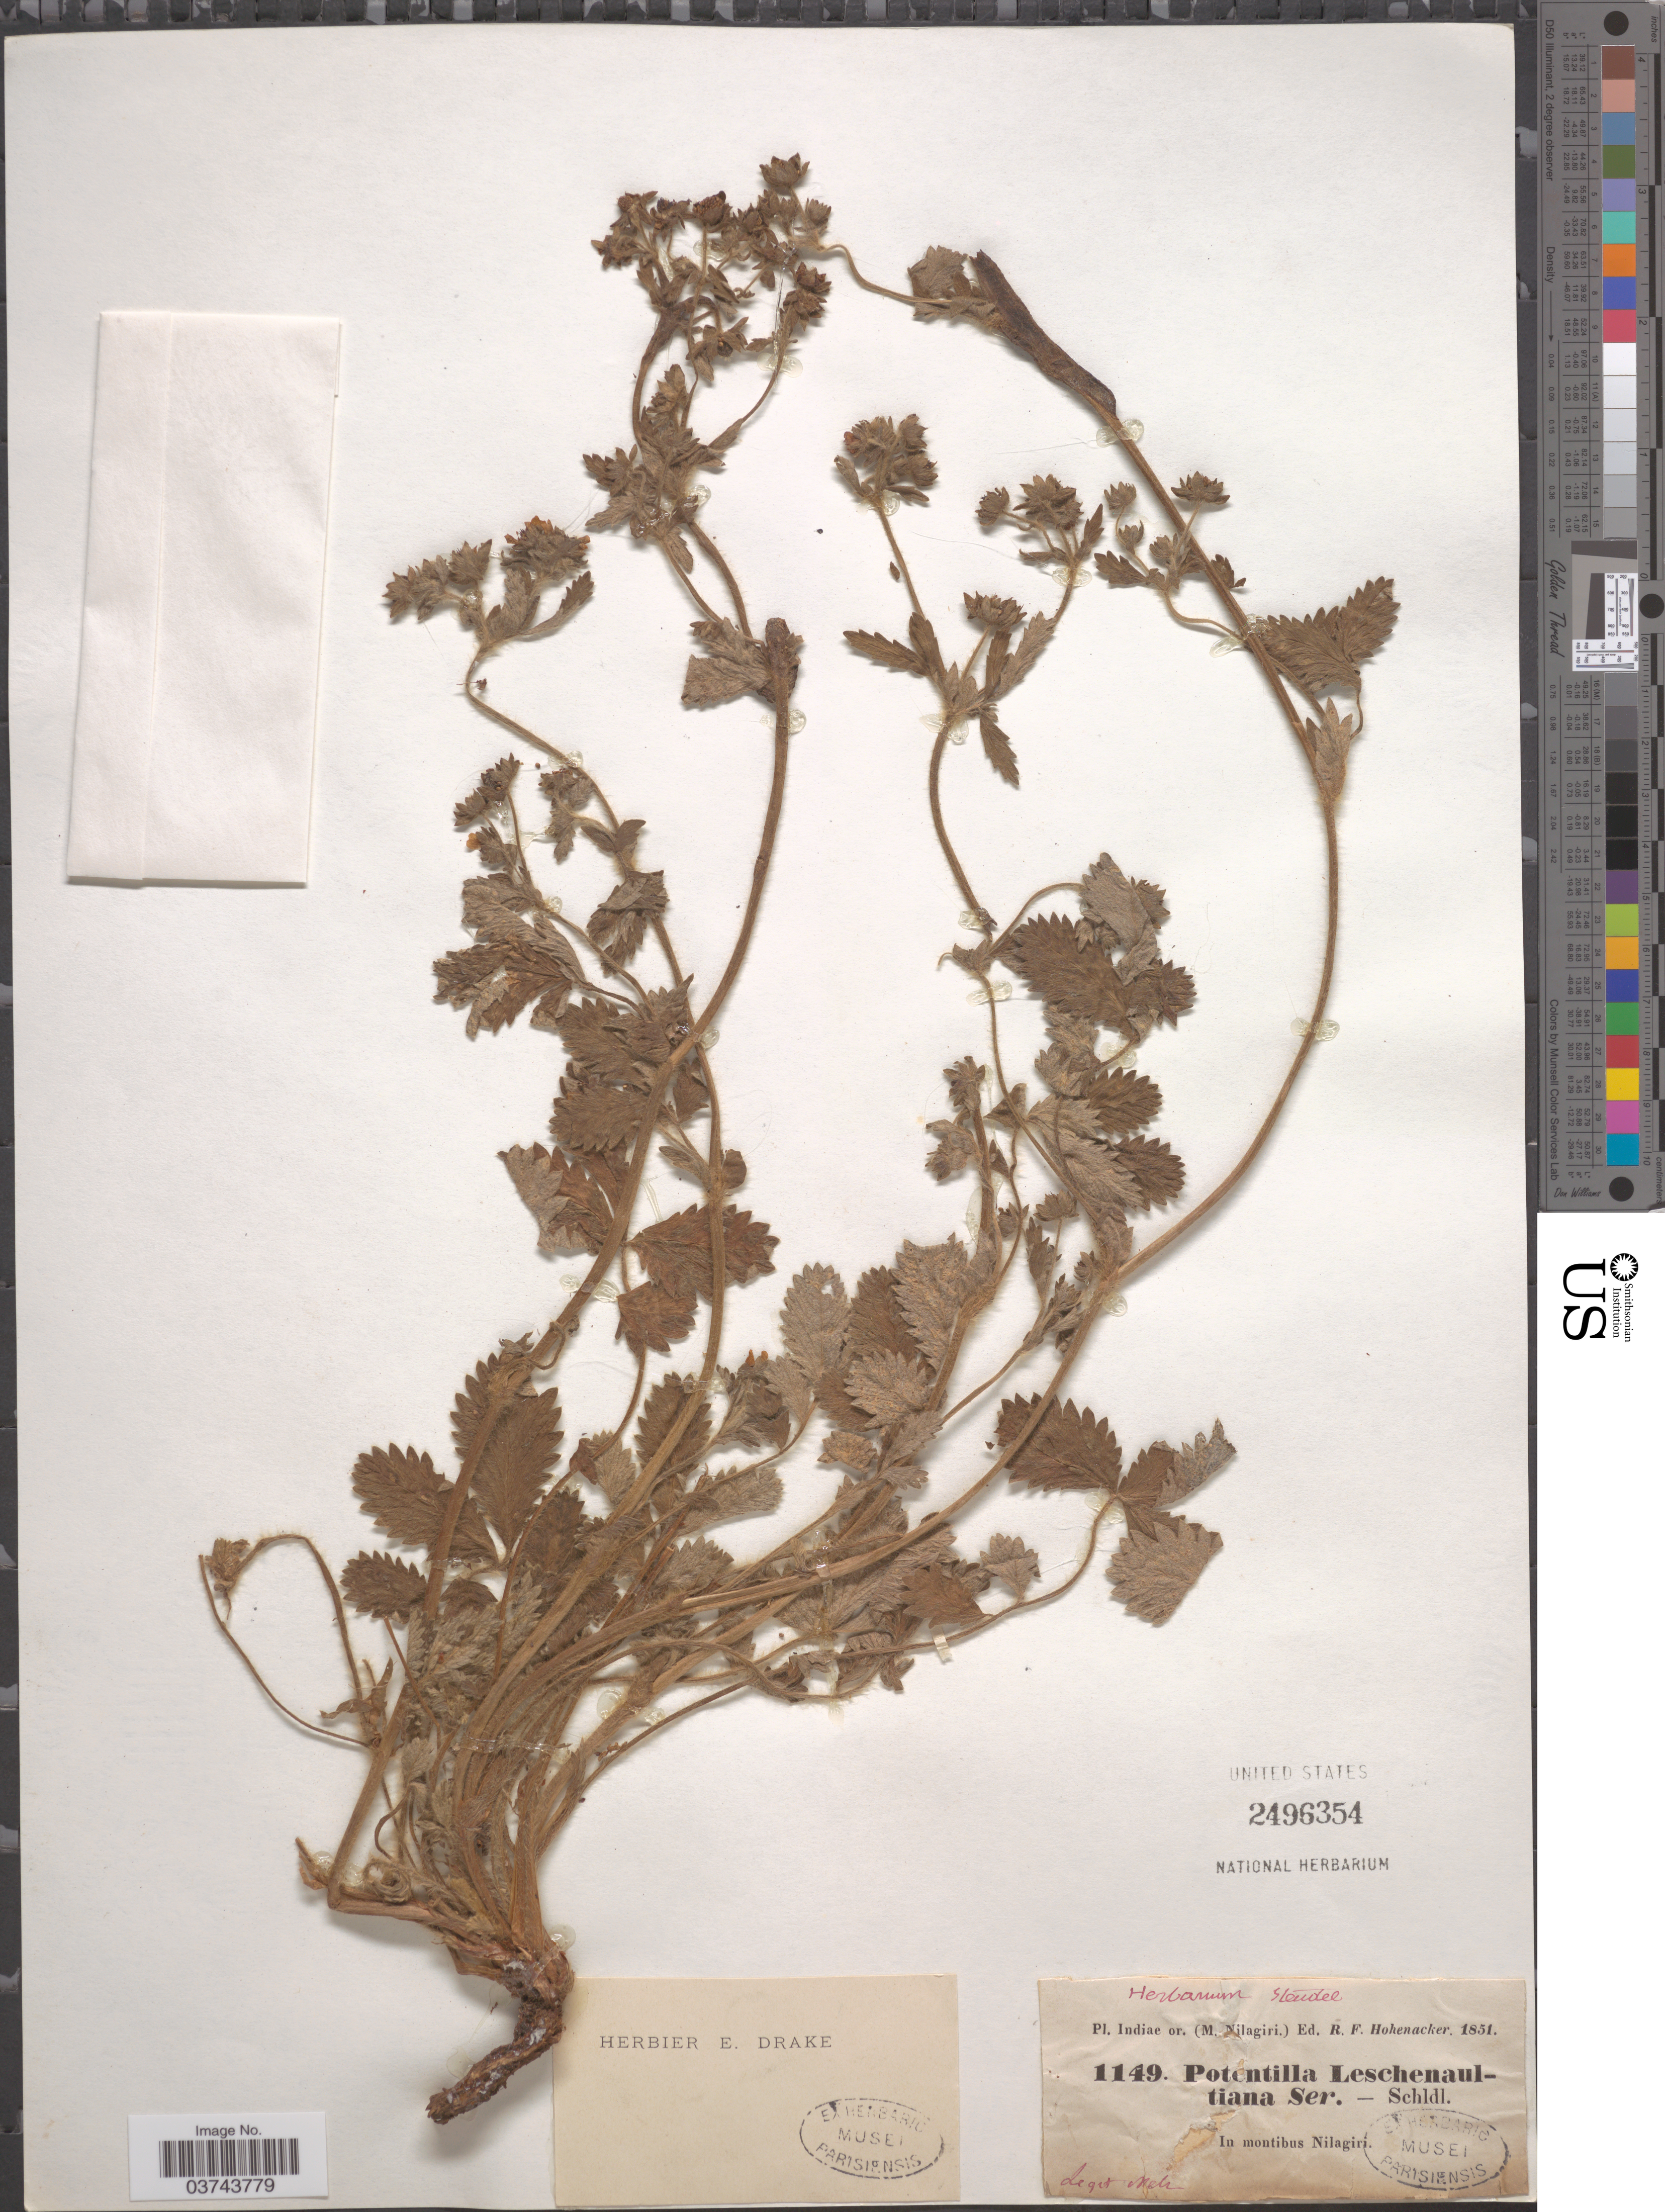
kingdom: Plantae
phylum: Tracheophyta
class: Magnoliopsida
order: Rosales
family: Rosaceae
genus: Potentilla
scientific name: Potentilla leschenaultiana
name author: Ser.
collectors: Meh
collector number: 1149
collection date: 1851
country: India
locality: Indiae or. (M. Nilagiri.). In montibus Nilagiri.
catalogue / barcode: US 2496354